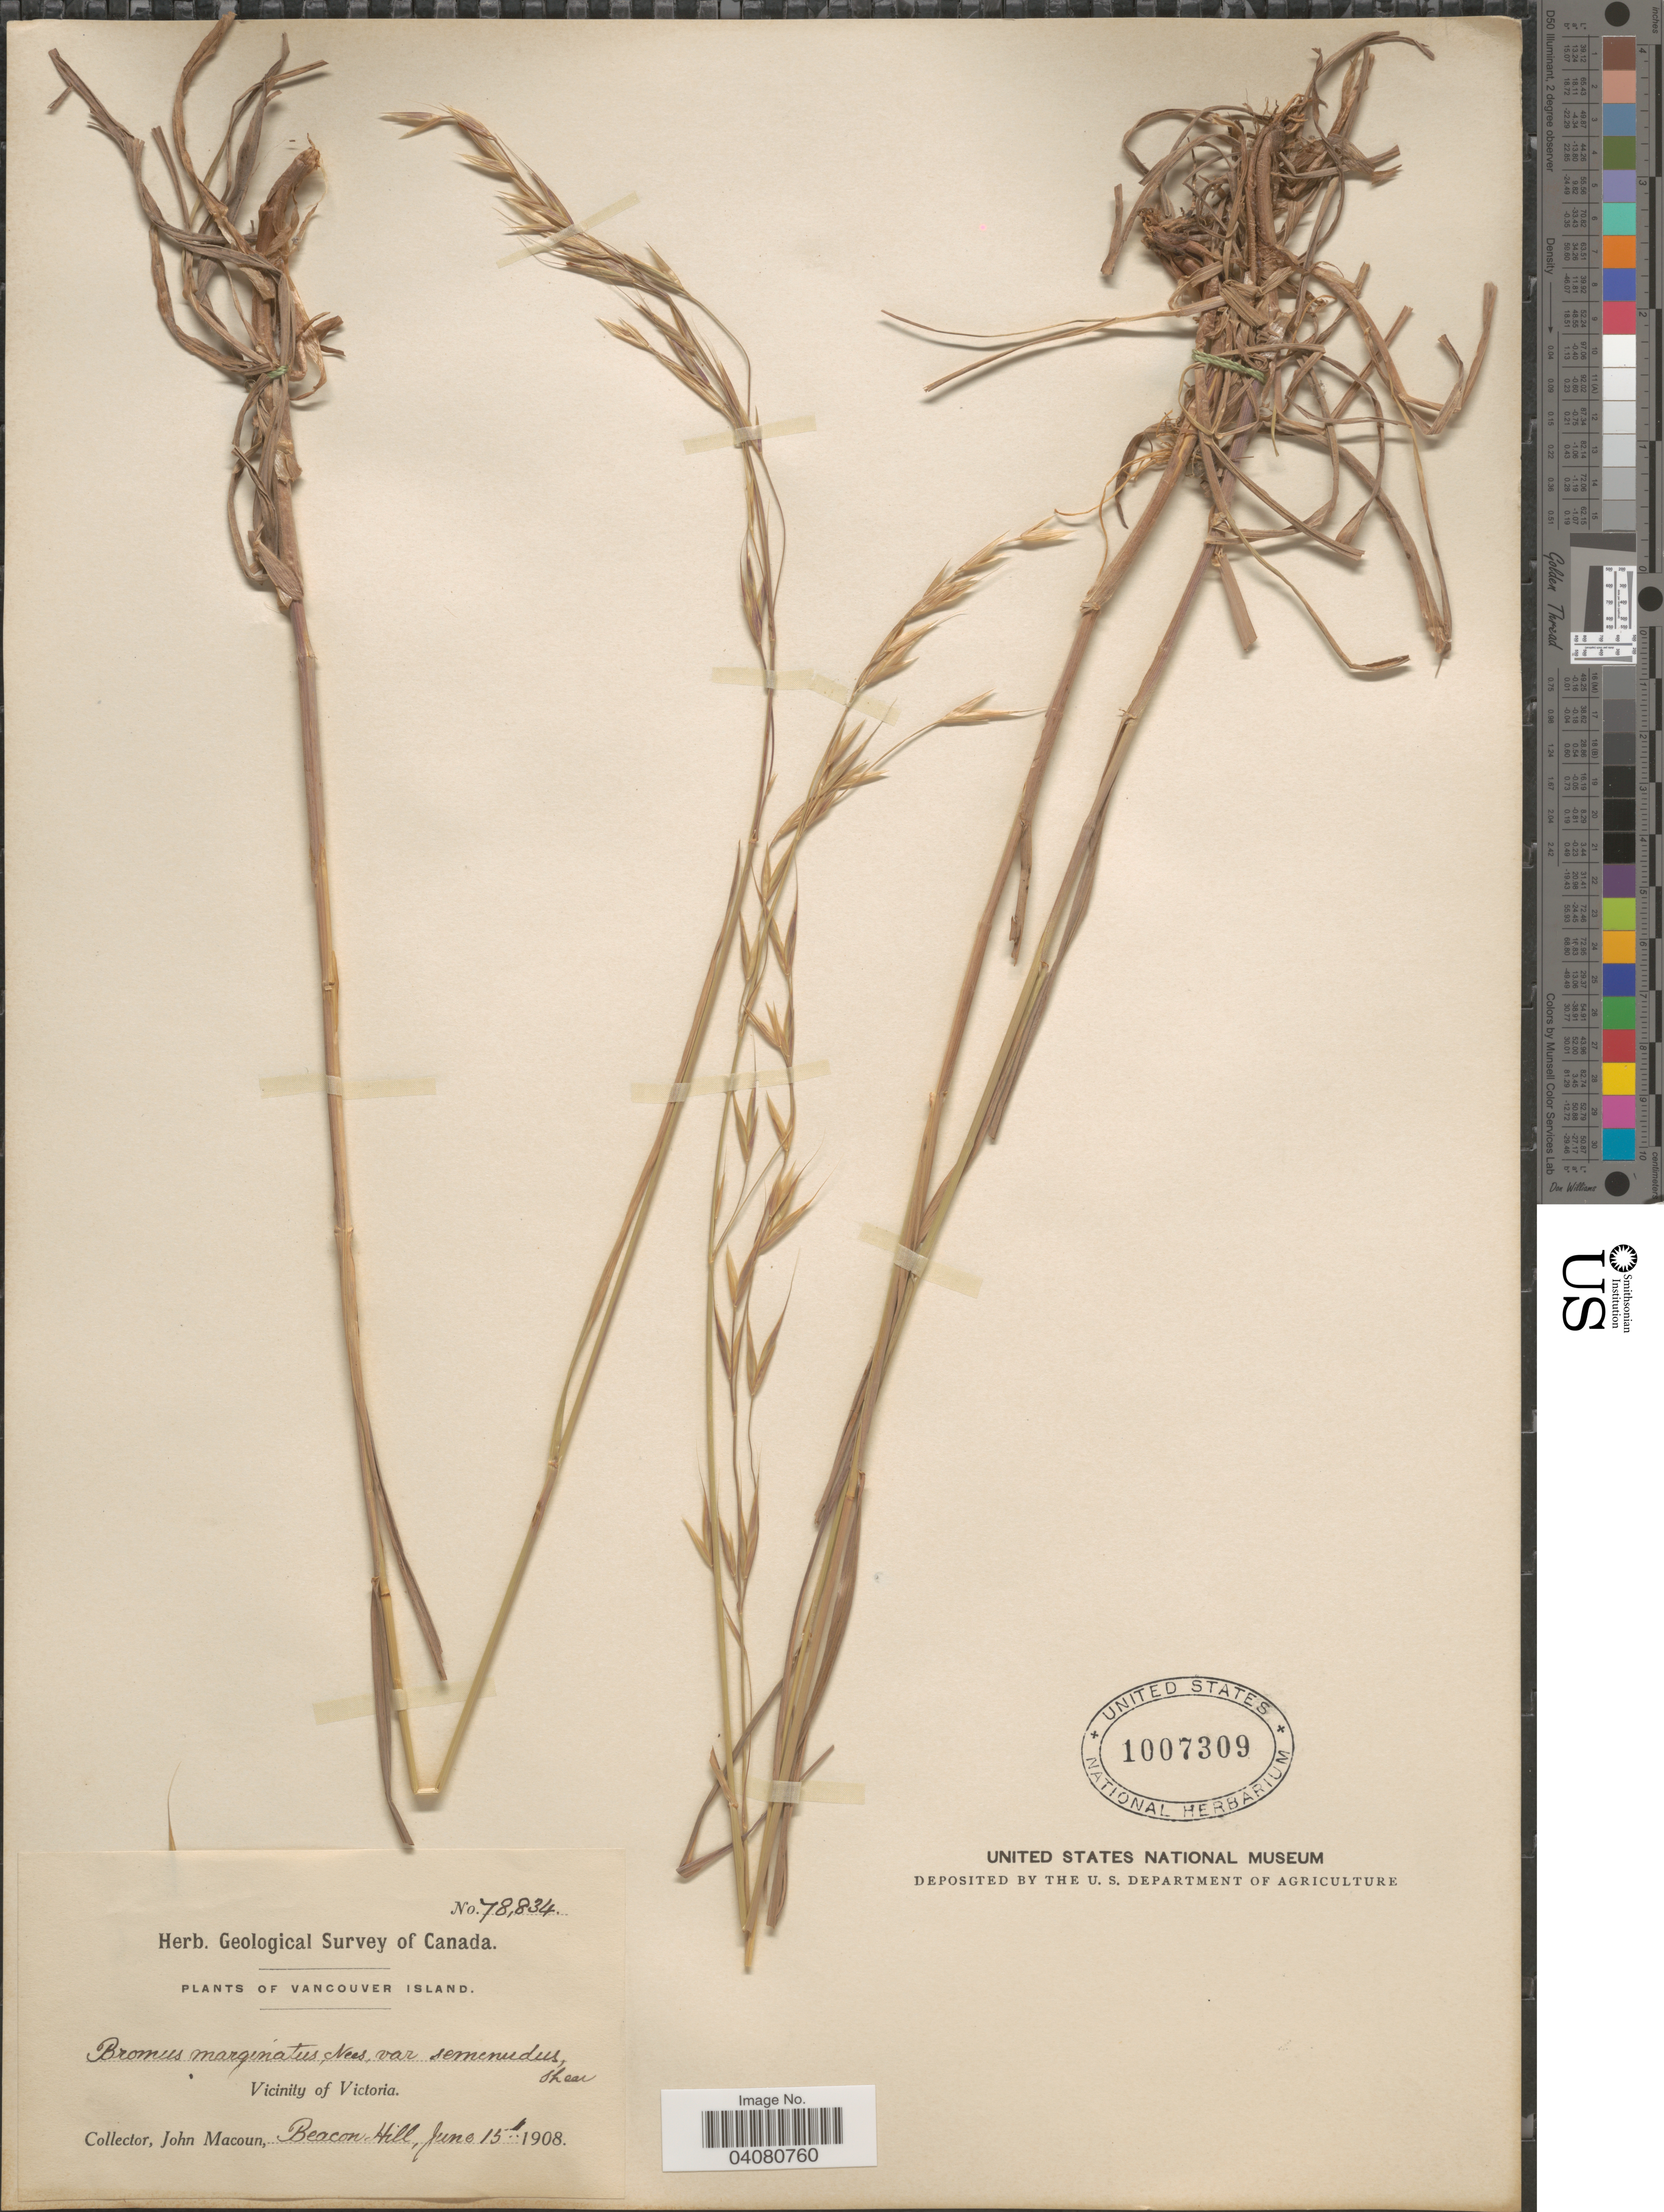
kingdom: Plantae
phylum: Tracheophyta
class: Liliopsida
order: Poales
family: Poaceae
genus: Bromus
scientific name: Bromus carinatus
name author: Hook. & Arn.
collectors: J. Macoun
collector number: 78834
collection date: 1908-06-15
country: Canada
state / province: British Columbia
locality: Herb. Geological Survey of Canada. Vancouver Island. Beacon Hill. Vicinity of Victoria.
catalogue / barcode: US 1007309